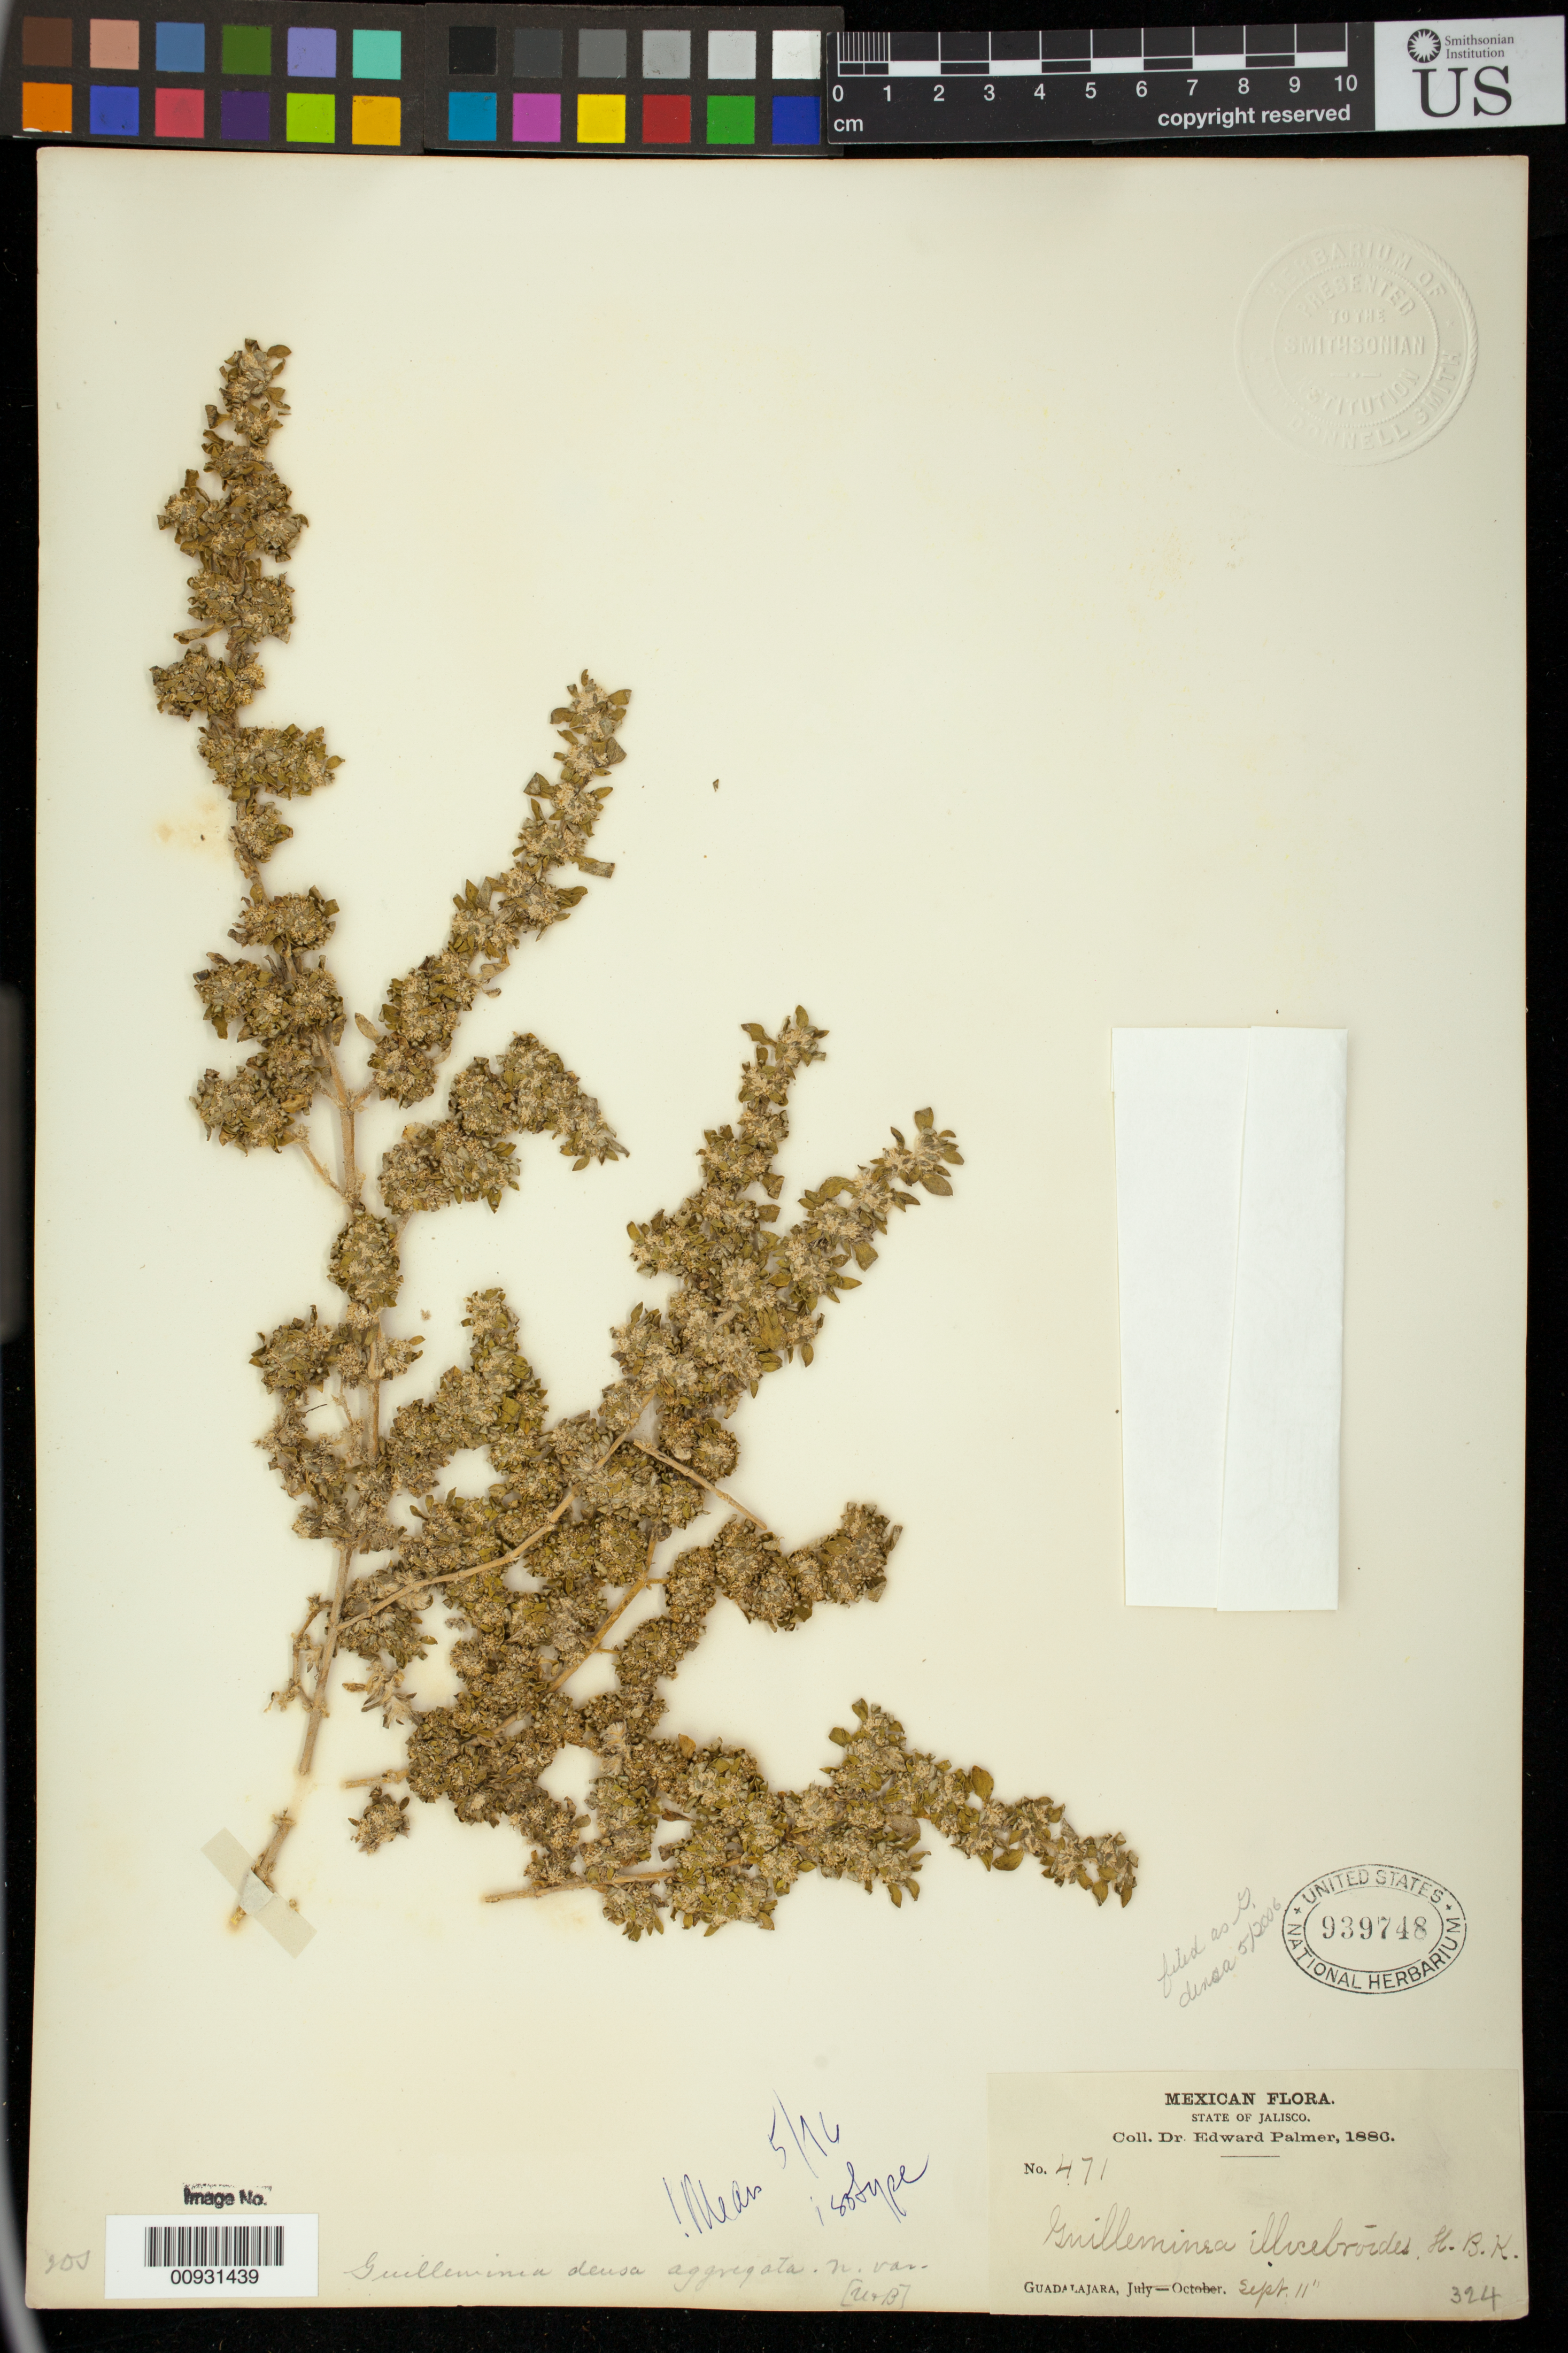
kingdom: Plantae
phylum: Tracheophyta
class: Magnoliopsida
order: Caryophyllales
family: Amaranthaceae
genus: Guilleminea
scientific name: Guilleminea densa var. aggregata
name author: Uline & W.L. Bray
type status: Isotype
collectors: E. Palmer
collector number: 471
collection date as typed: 11 Sep 1886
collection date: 1886-09-11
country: Mexico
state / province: Jalisco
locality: Guadalajara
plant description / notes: Cited as coll. # 47.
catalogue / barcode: US 939748